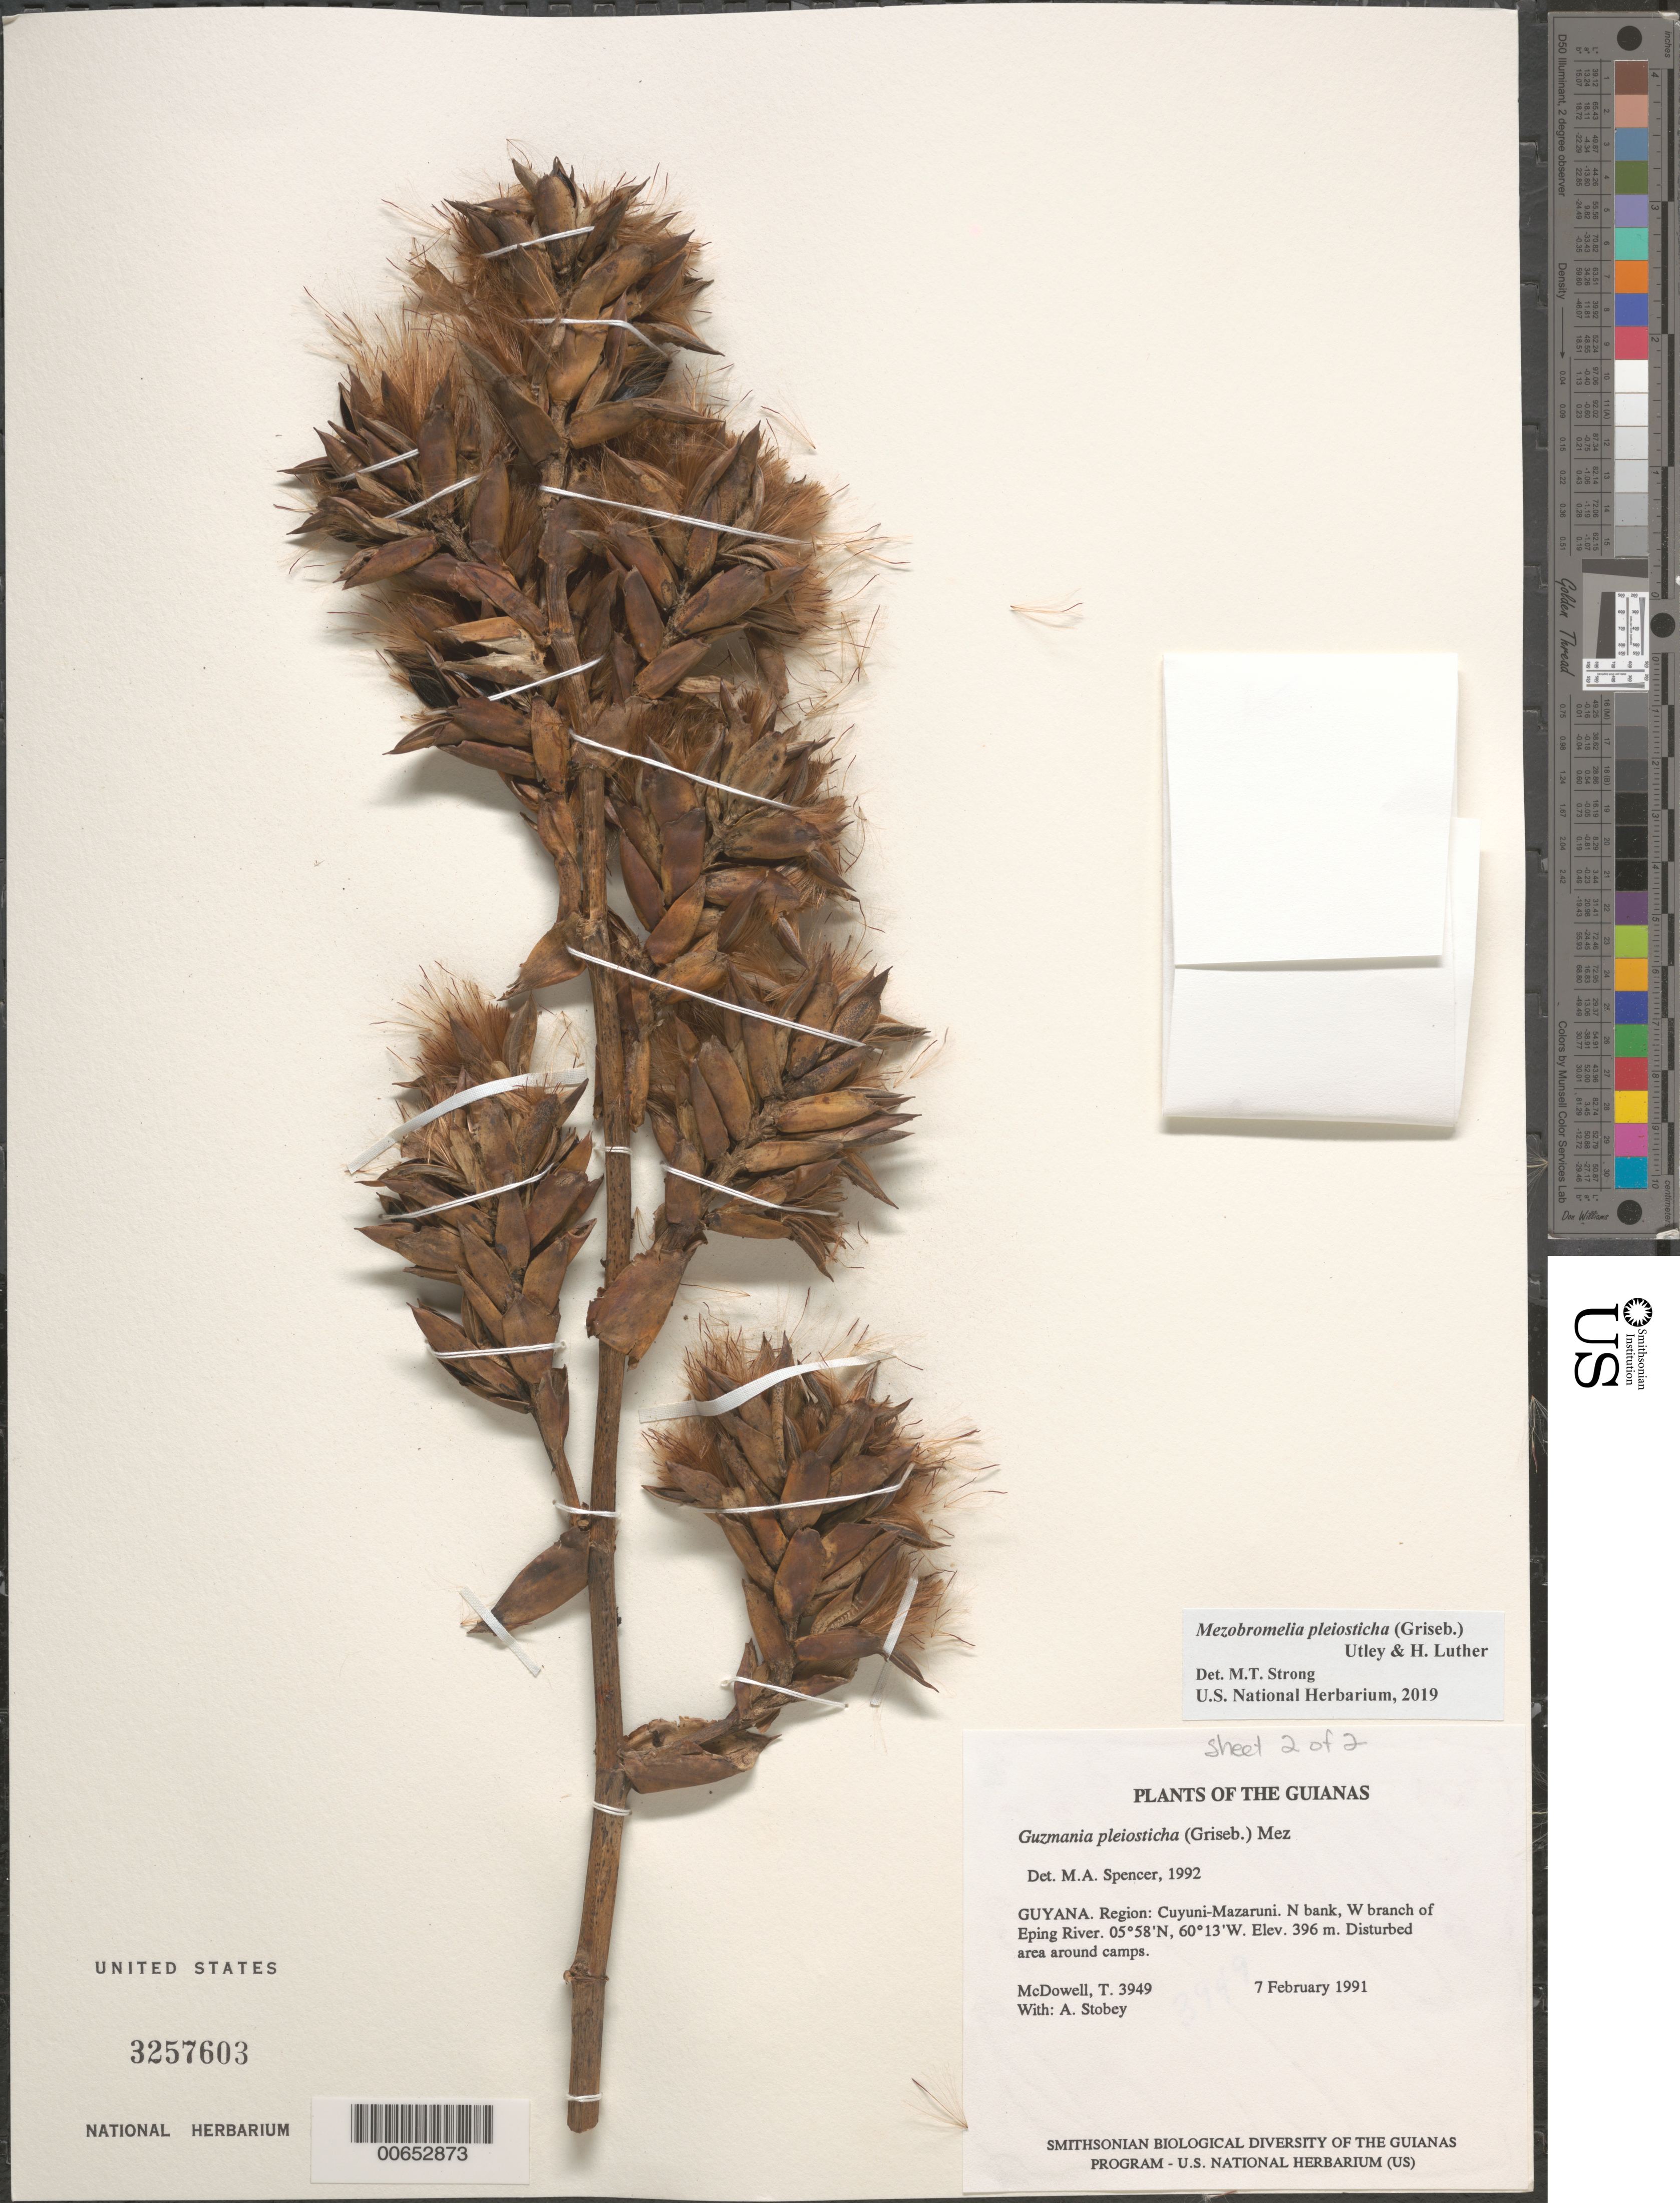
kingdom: Plantae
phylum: Tracheophyta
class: Liliopsida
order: Poales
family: Bromeliaceae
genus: Mezobromelia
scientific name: Mezobromelia pleiosticha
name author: (Griseb.) Utley & H. Luther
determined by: Strong, Mark T., (BOT), Smithsonian Institution - National Museum of Natural History (UNITED STATES)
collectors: T. McDowell & A. Stobey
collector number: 3949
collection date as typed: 7 February 1991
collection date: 1991-02-07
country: Guyana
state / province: Cuyuni-Mazaruni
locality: N bank, W branch of Eping River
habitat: Disturbed area around camps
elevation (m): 396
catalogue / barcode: US 3257603